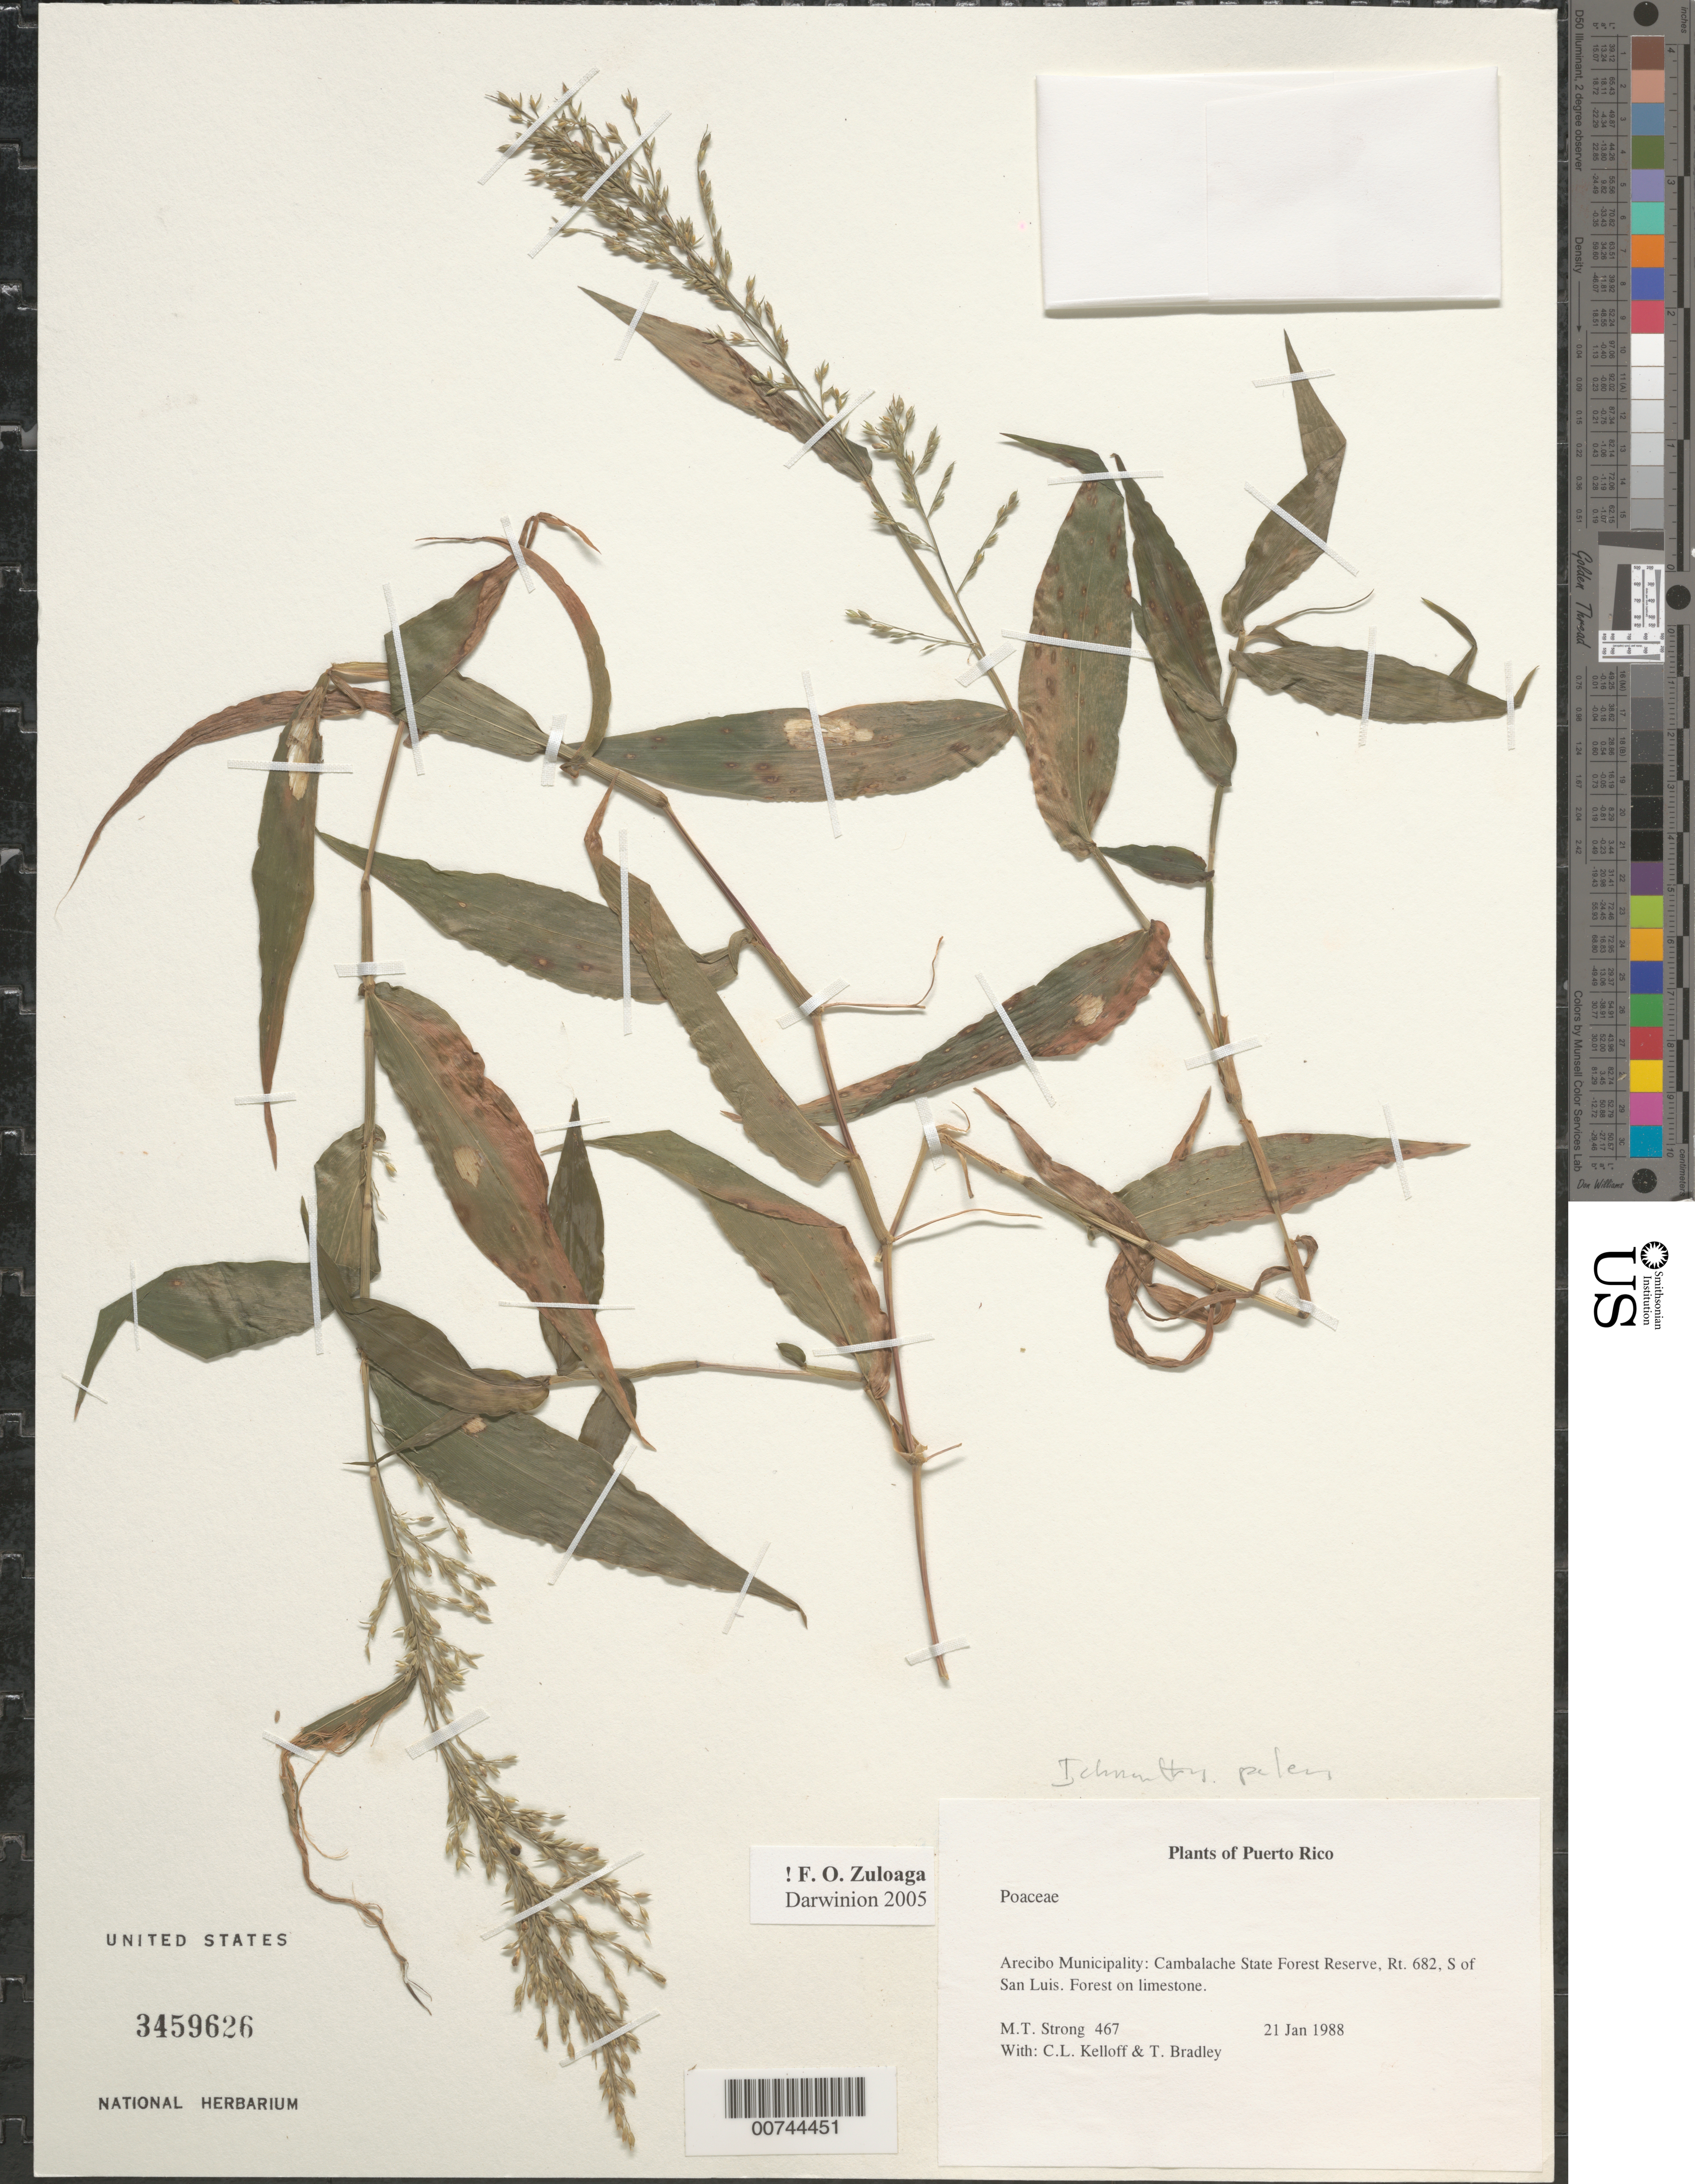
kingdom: Plantae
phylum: Tracheophyta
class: Liliopsida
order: Poales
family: Poaceae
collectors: M. T. Strong, C. L. Kelloff & T. Bradley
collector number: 467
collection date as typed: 21 Jan 1988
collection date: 1988-01-21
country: Puerto Rico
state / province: Arecibo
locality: Mun. Arecibo: Cambalache State Forest Reserve, Rt. 682, S of San Luis.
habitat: Forest on limestone.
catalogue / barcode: US 3459626